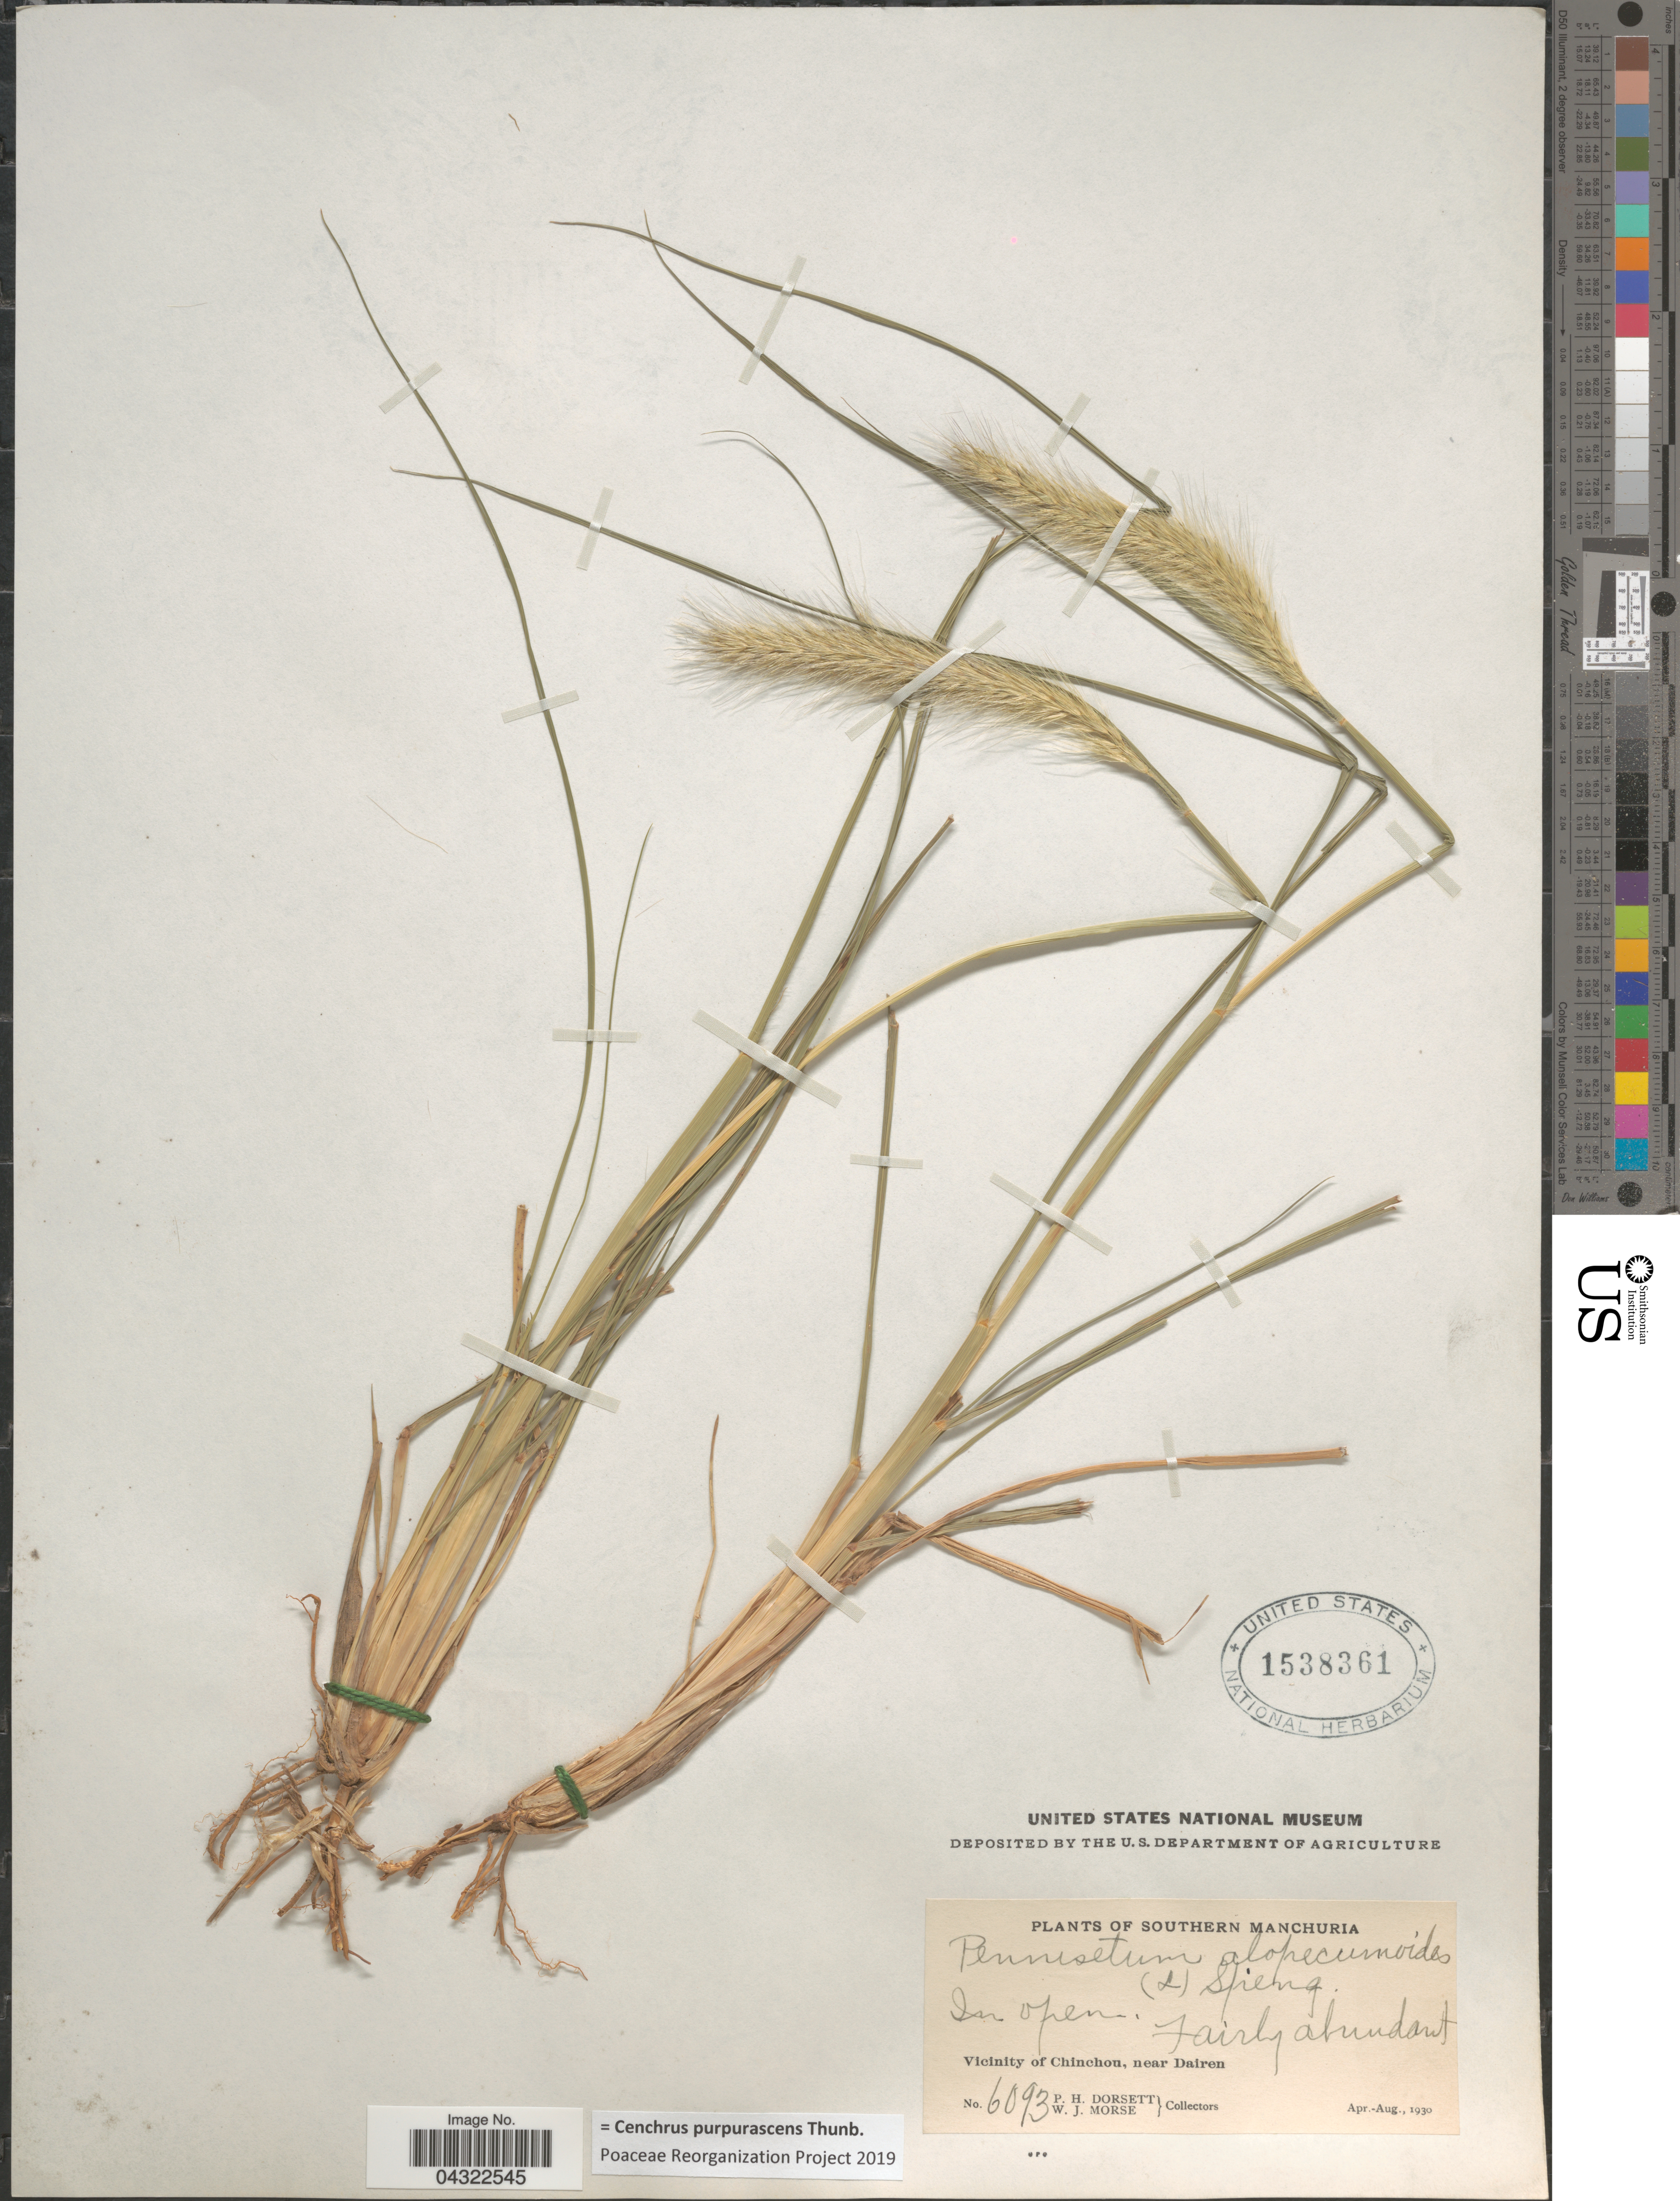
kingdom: Plantae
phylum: Tracheophyta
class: Liliopsida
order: Poales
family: Poaceae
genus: Cenchrus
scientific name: Cenchrus purpurascens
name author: Thunb.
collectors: P. H. Dorsett & W. J. Morse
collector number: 6093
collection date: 1930-04/1930-08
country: China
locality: Southern Manchuria. Vicinity of Chinchou, near Dairen.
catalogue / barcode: US 1538361